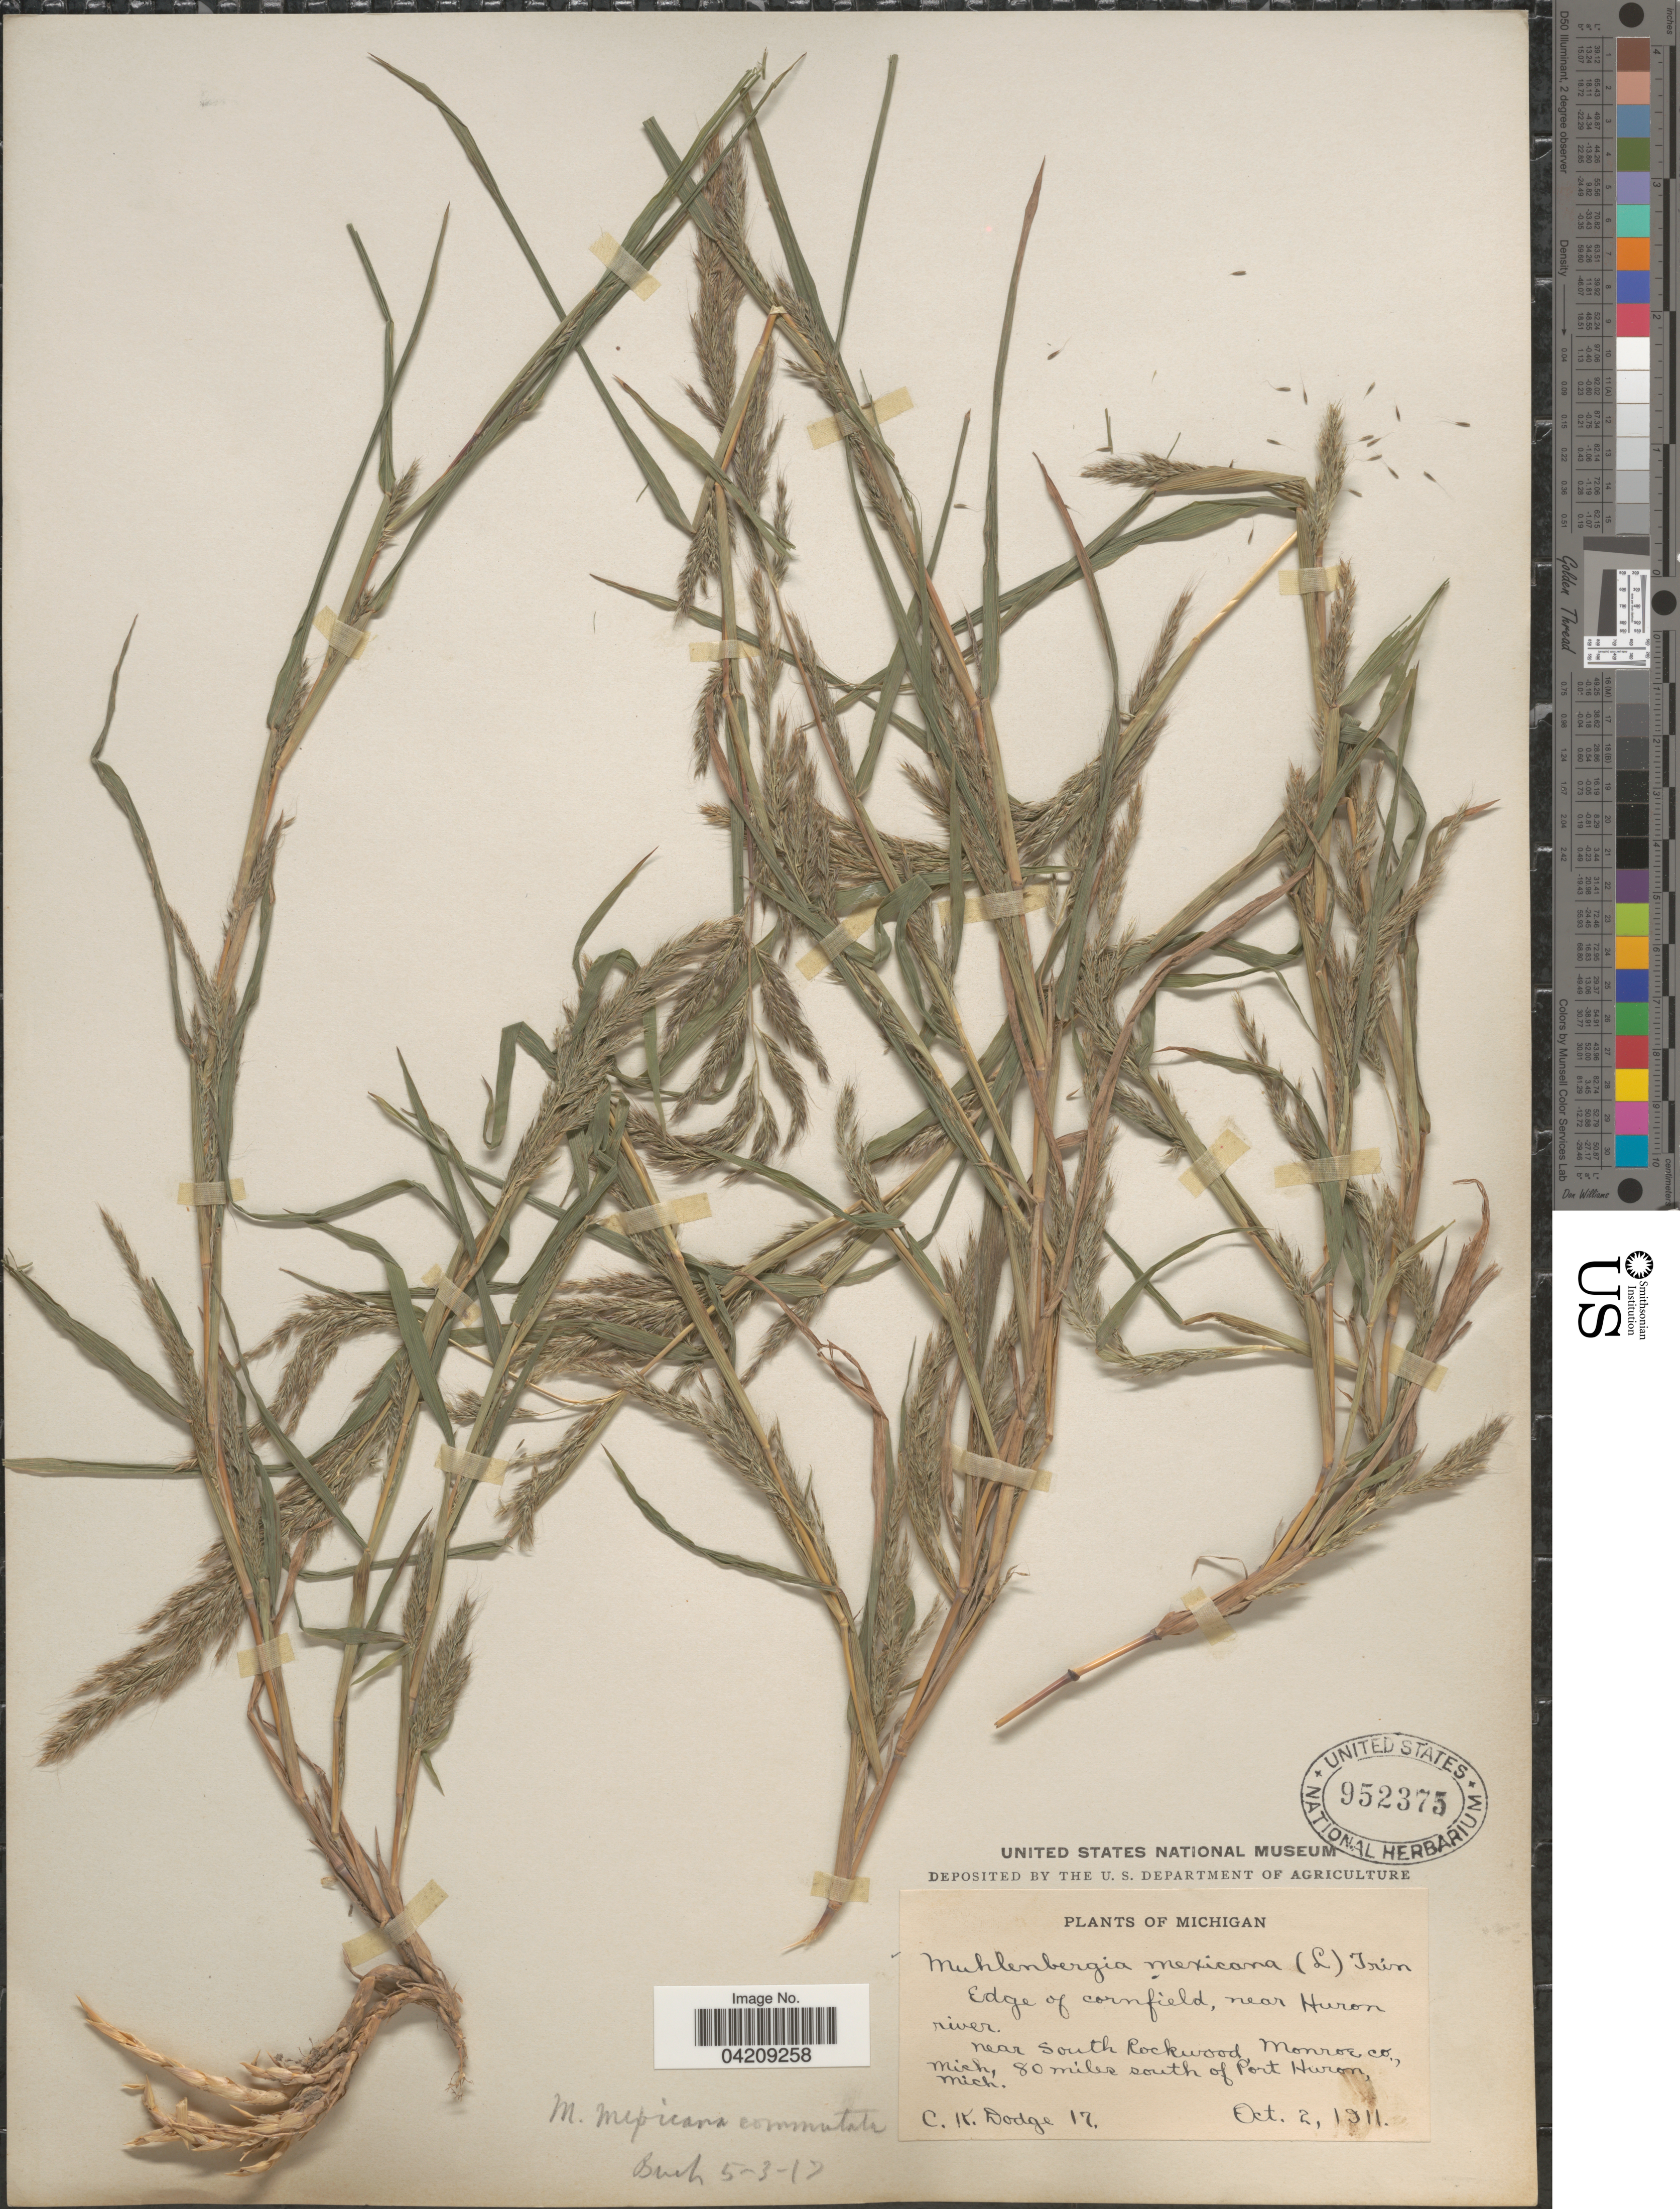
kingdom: Plantae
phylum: Tracheophyta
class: Liliopsida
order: Poales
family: Poaceae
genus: Muhlenbergia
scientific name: Muhlenbergia frondosa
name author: (Poir.) Fernald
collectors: C. Dodge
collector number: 17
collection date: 1911-10-02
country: United States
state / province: Michigan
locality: Edge of cornfield, near Huron river. Near South Rockwood, Monroe Co., 80 miles south of Port Huron.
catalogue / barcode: US 952375